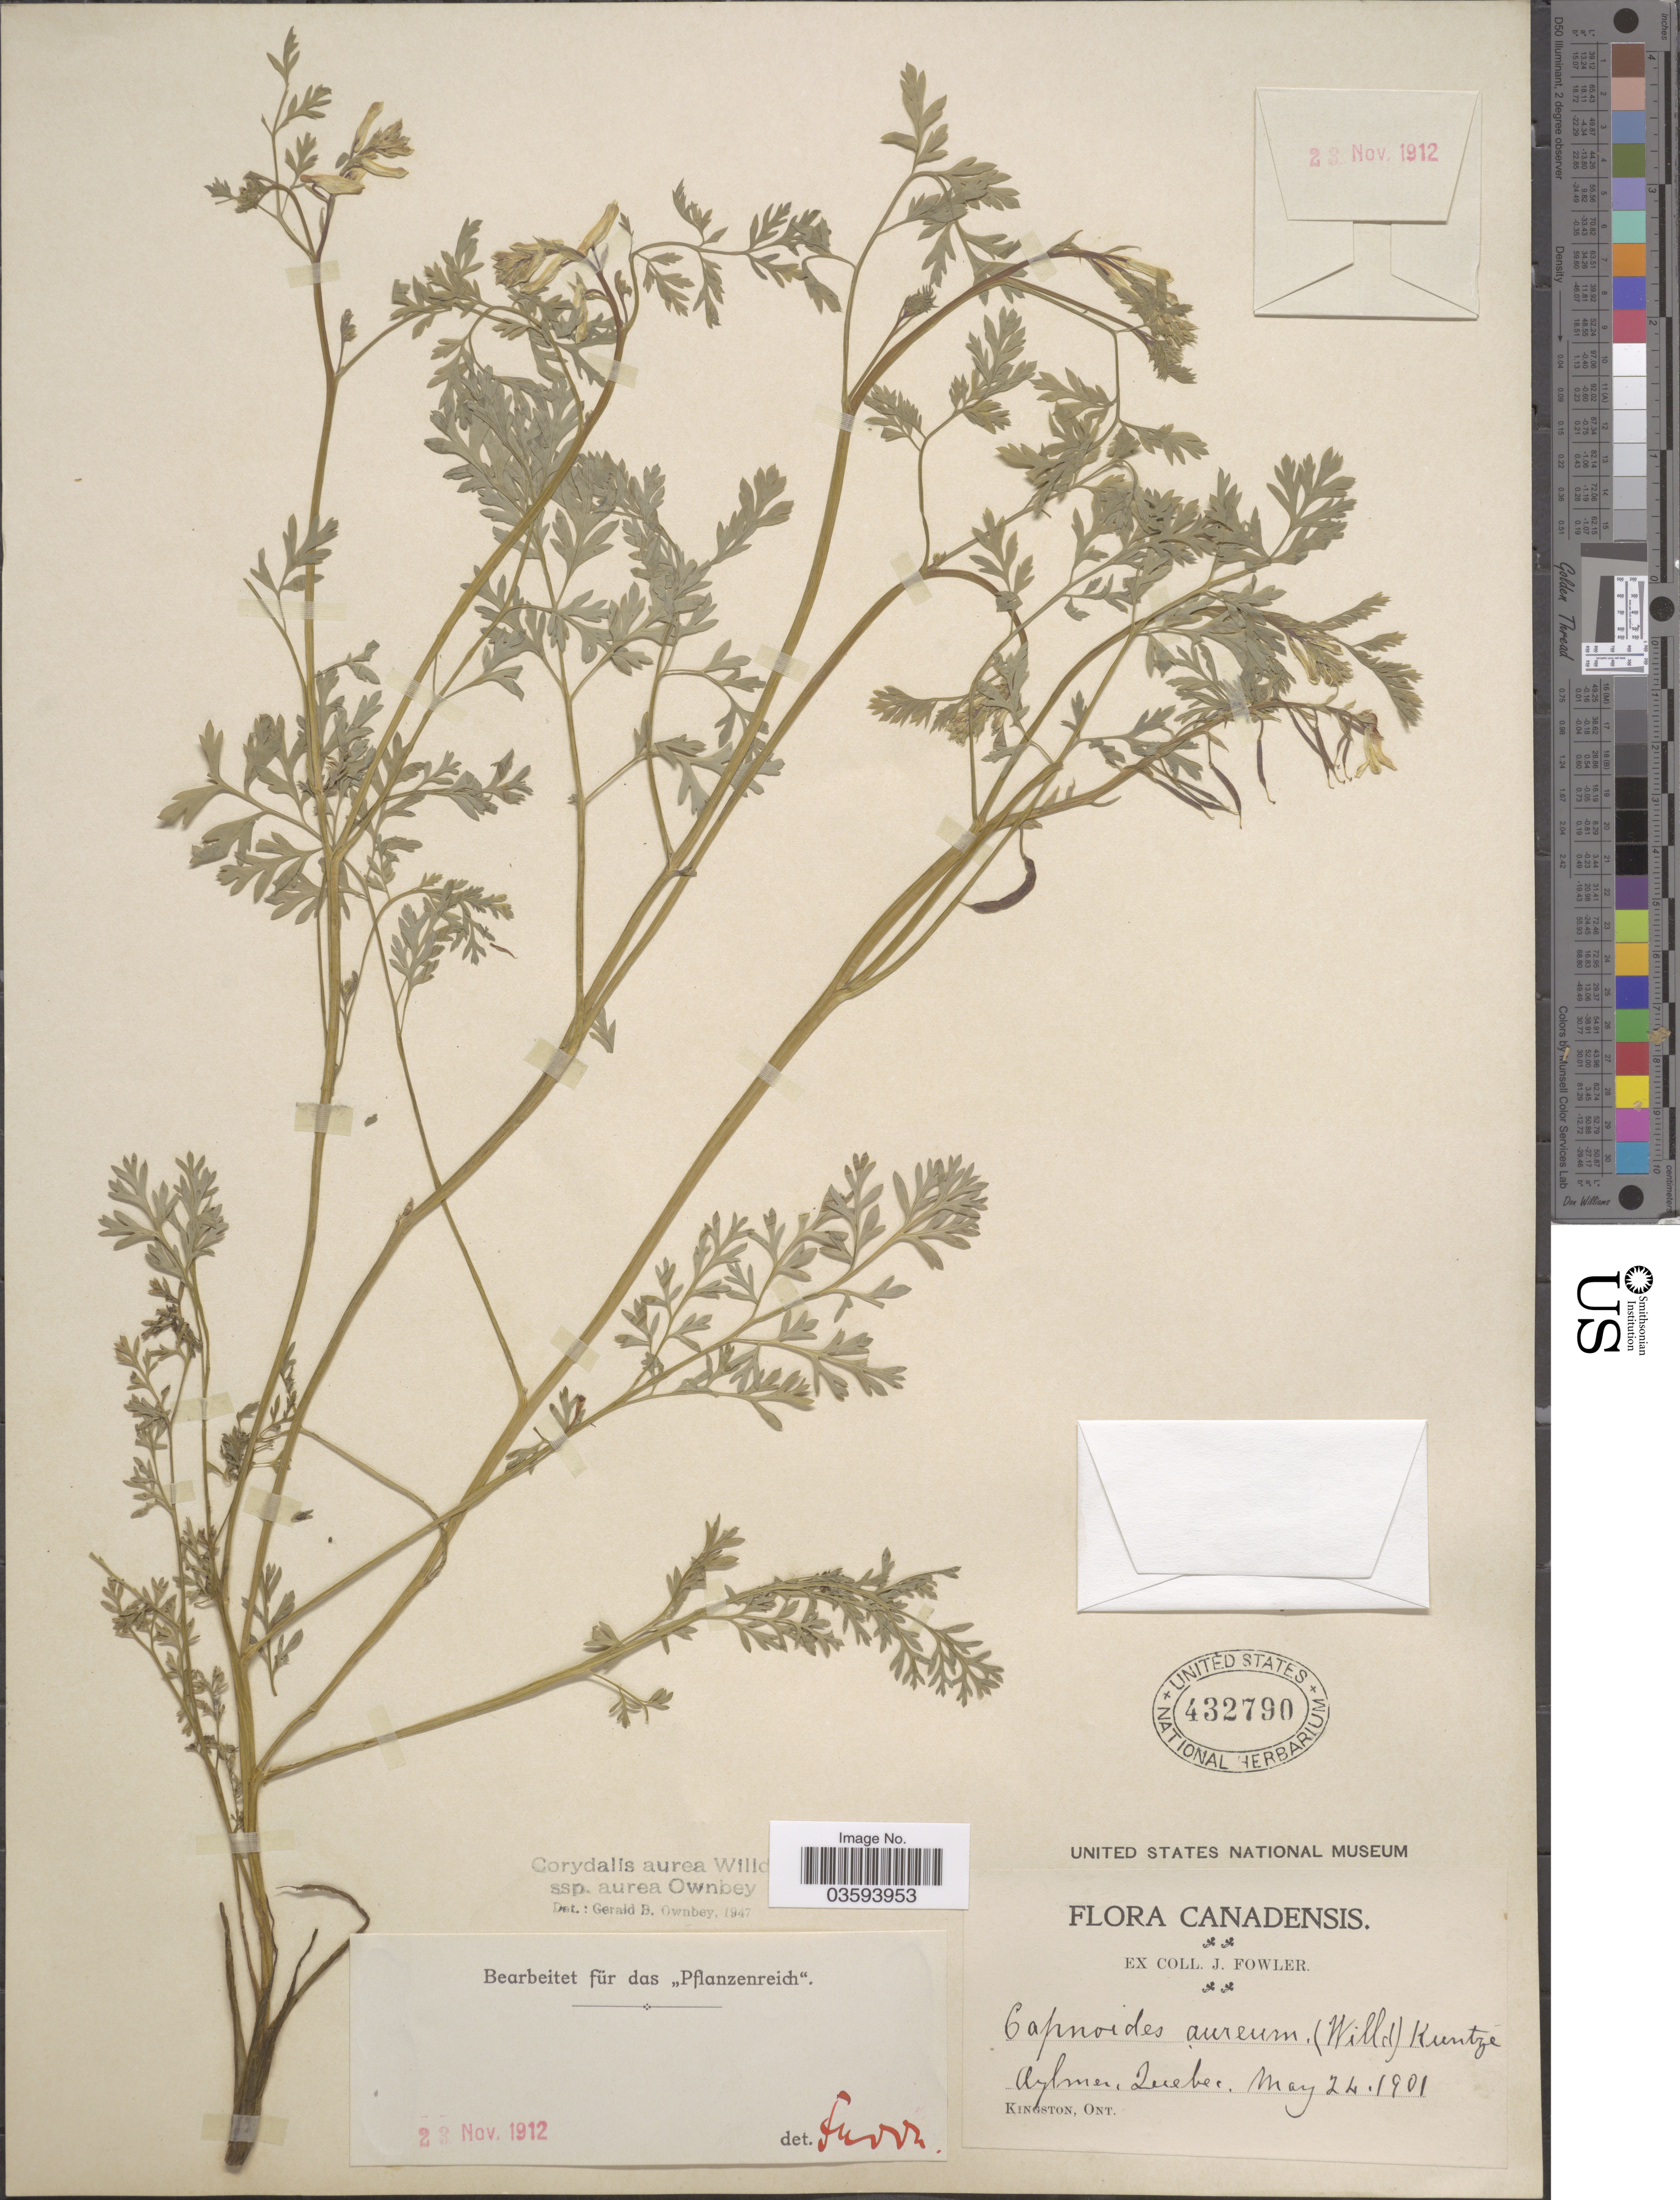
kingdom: Plantae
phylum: Tracheophyta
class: Magnoliopsida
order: Ranunculales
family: Papaveraceae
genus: Corydalis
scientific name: Corydalis aurea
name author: Willd.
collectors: J. Fowler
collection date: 1901-05-24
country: Canada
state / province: Quebec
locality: Aylmer.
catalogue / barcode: US 432790